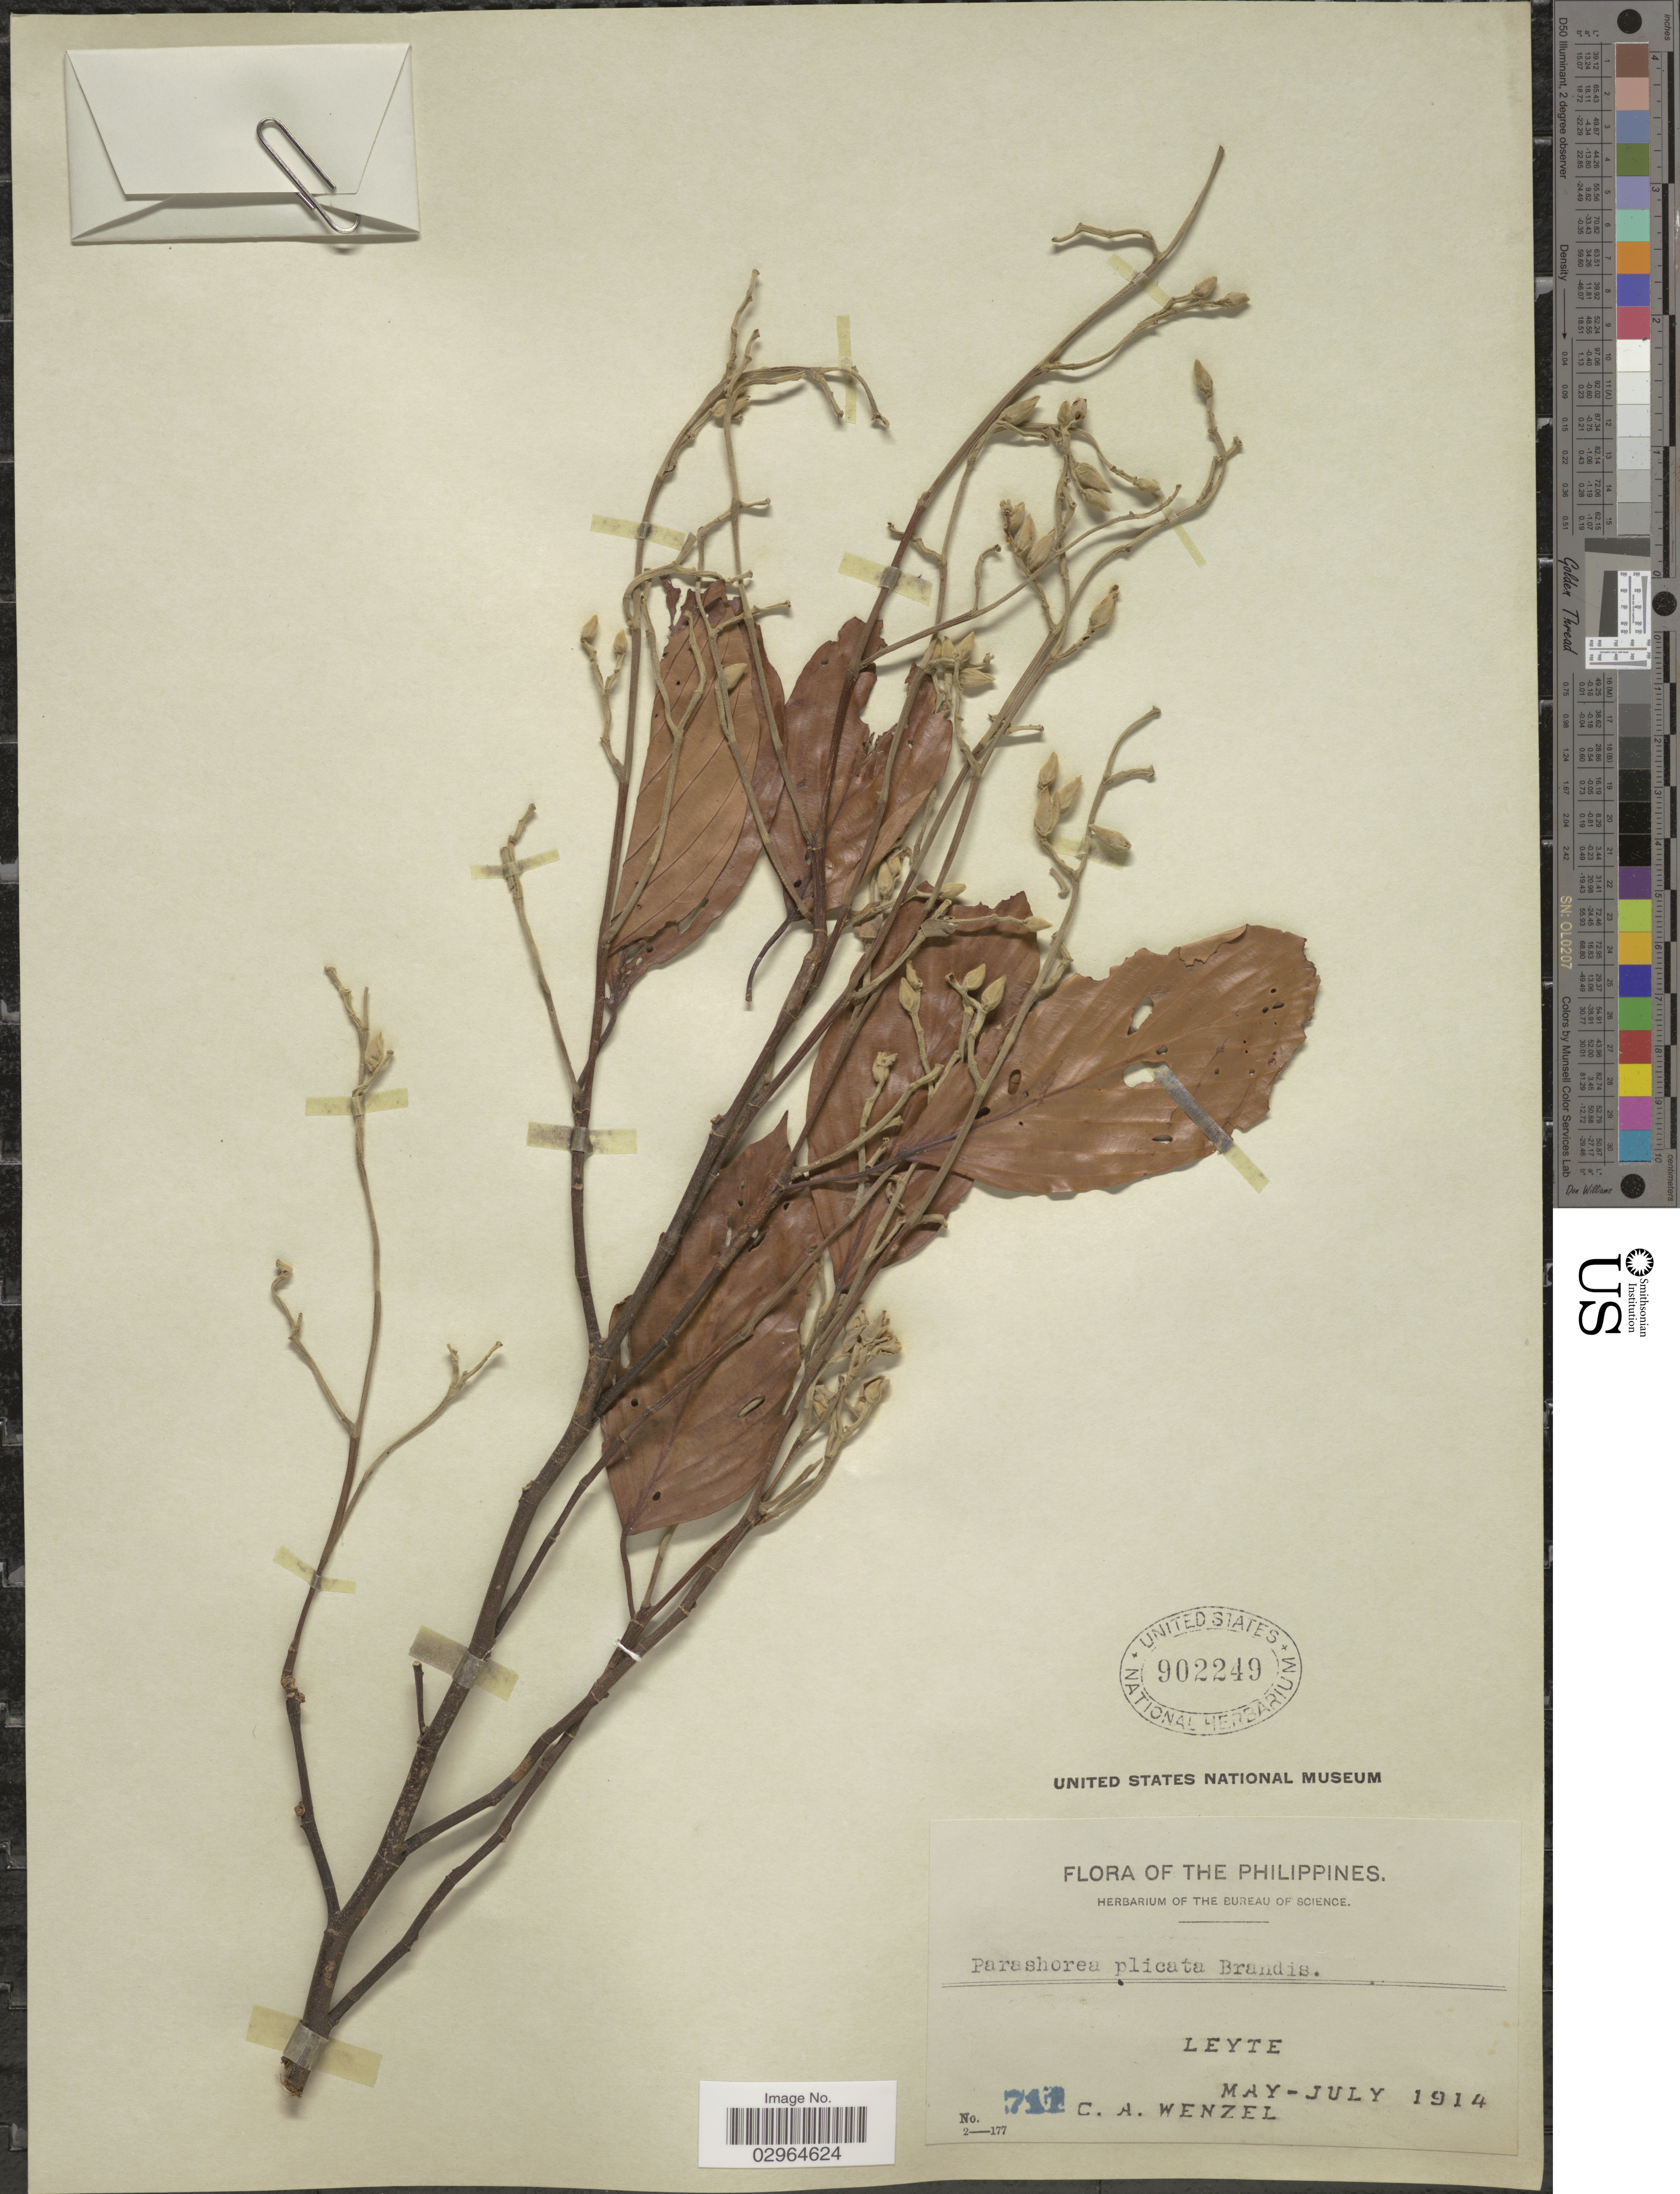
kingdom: Plantae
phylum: Tracheophyta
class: Magnoliopsida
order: Malvales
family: Dipterocarpaceae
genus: Parashorea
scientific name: Parashorea plicata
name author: Brandis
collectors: C. Wenzel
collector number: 711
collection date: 1914-05/1914-07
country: Philippines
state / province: Eastern Visayas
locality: Leyte.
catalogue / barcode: US 902249